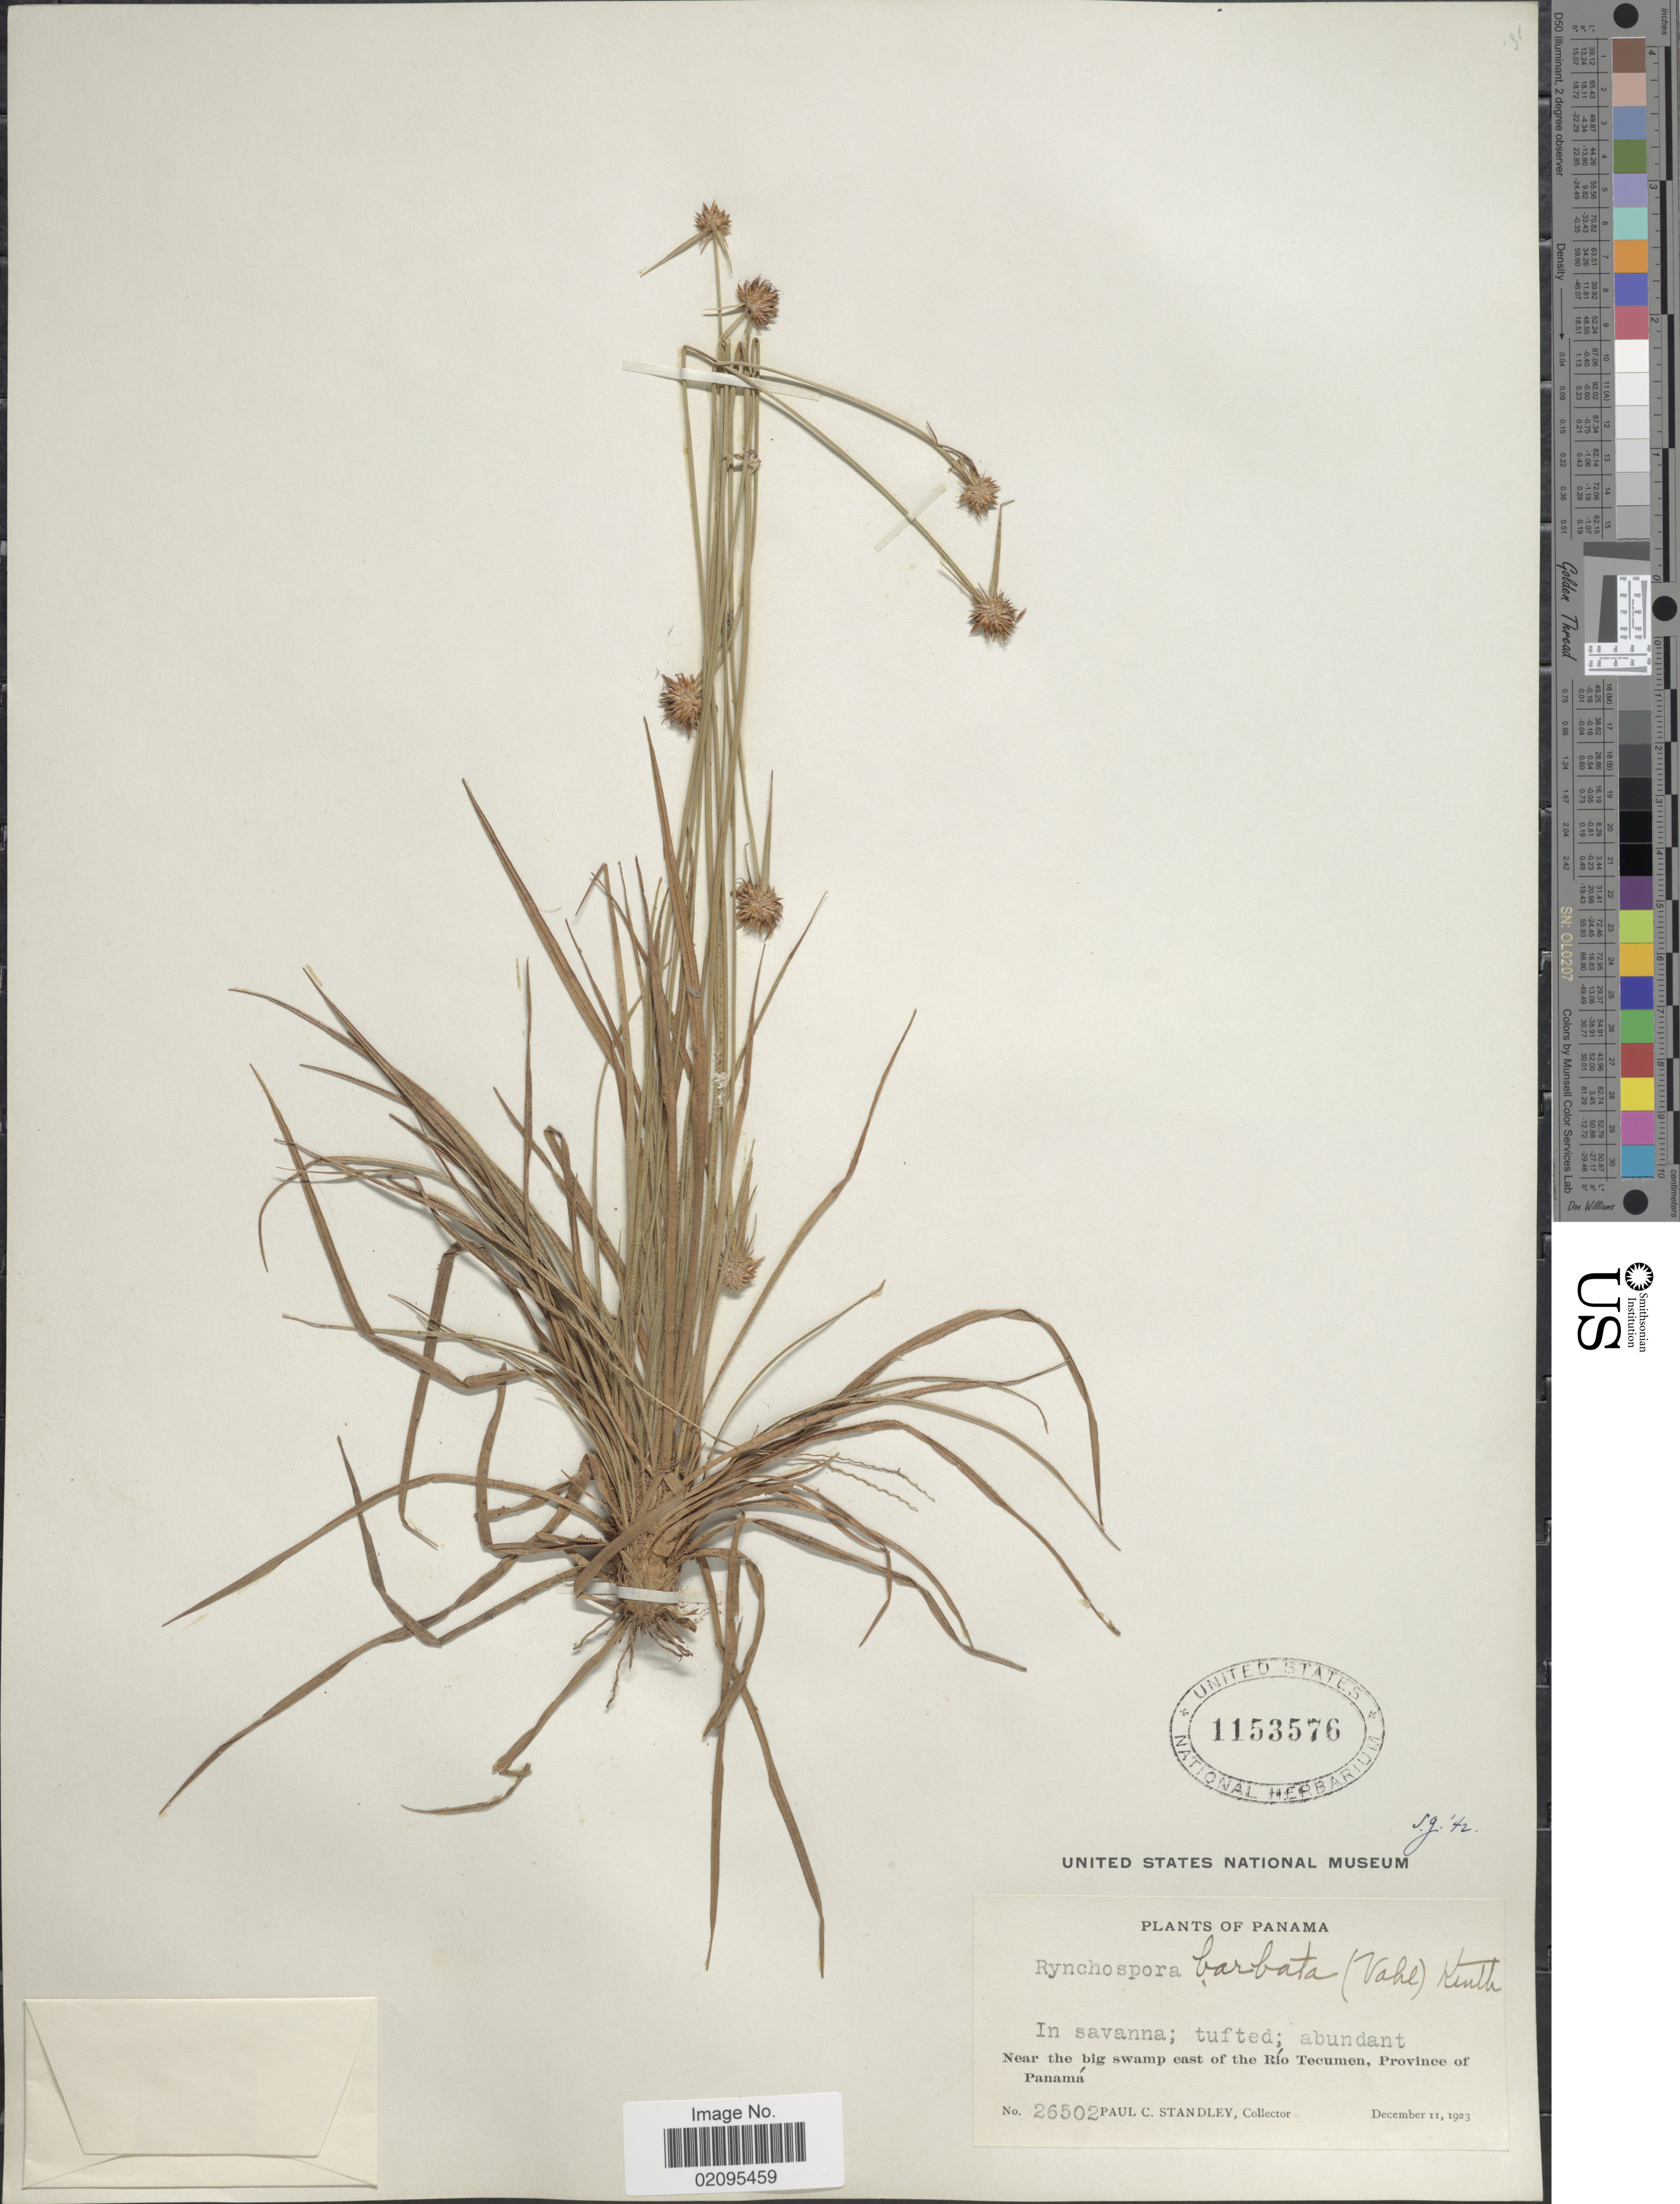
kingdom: Plantae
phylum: Tracheophyta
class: Liliopsida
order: Poales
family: Cyperaceae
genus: Rhynchospora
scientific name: Rhynchospora barbata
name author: (Vahl) Kunth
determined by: Alves, K.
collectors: P. C. Standley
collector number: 26502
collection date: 1923-12-11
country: Panama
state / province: Panamá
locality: In savanna, near the big swamp east of the Rio Tecumen.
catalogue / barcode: US 1153576